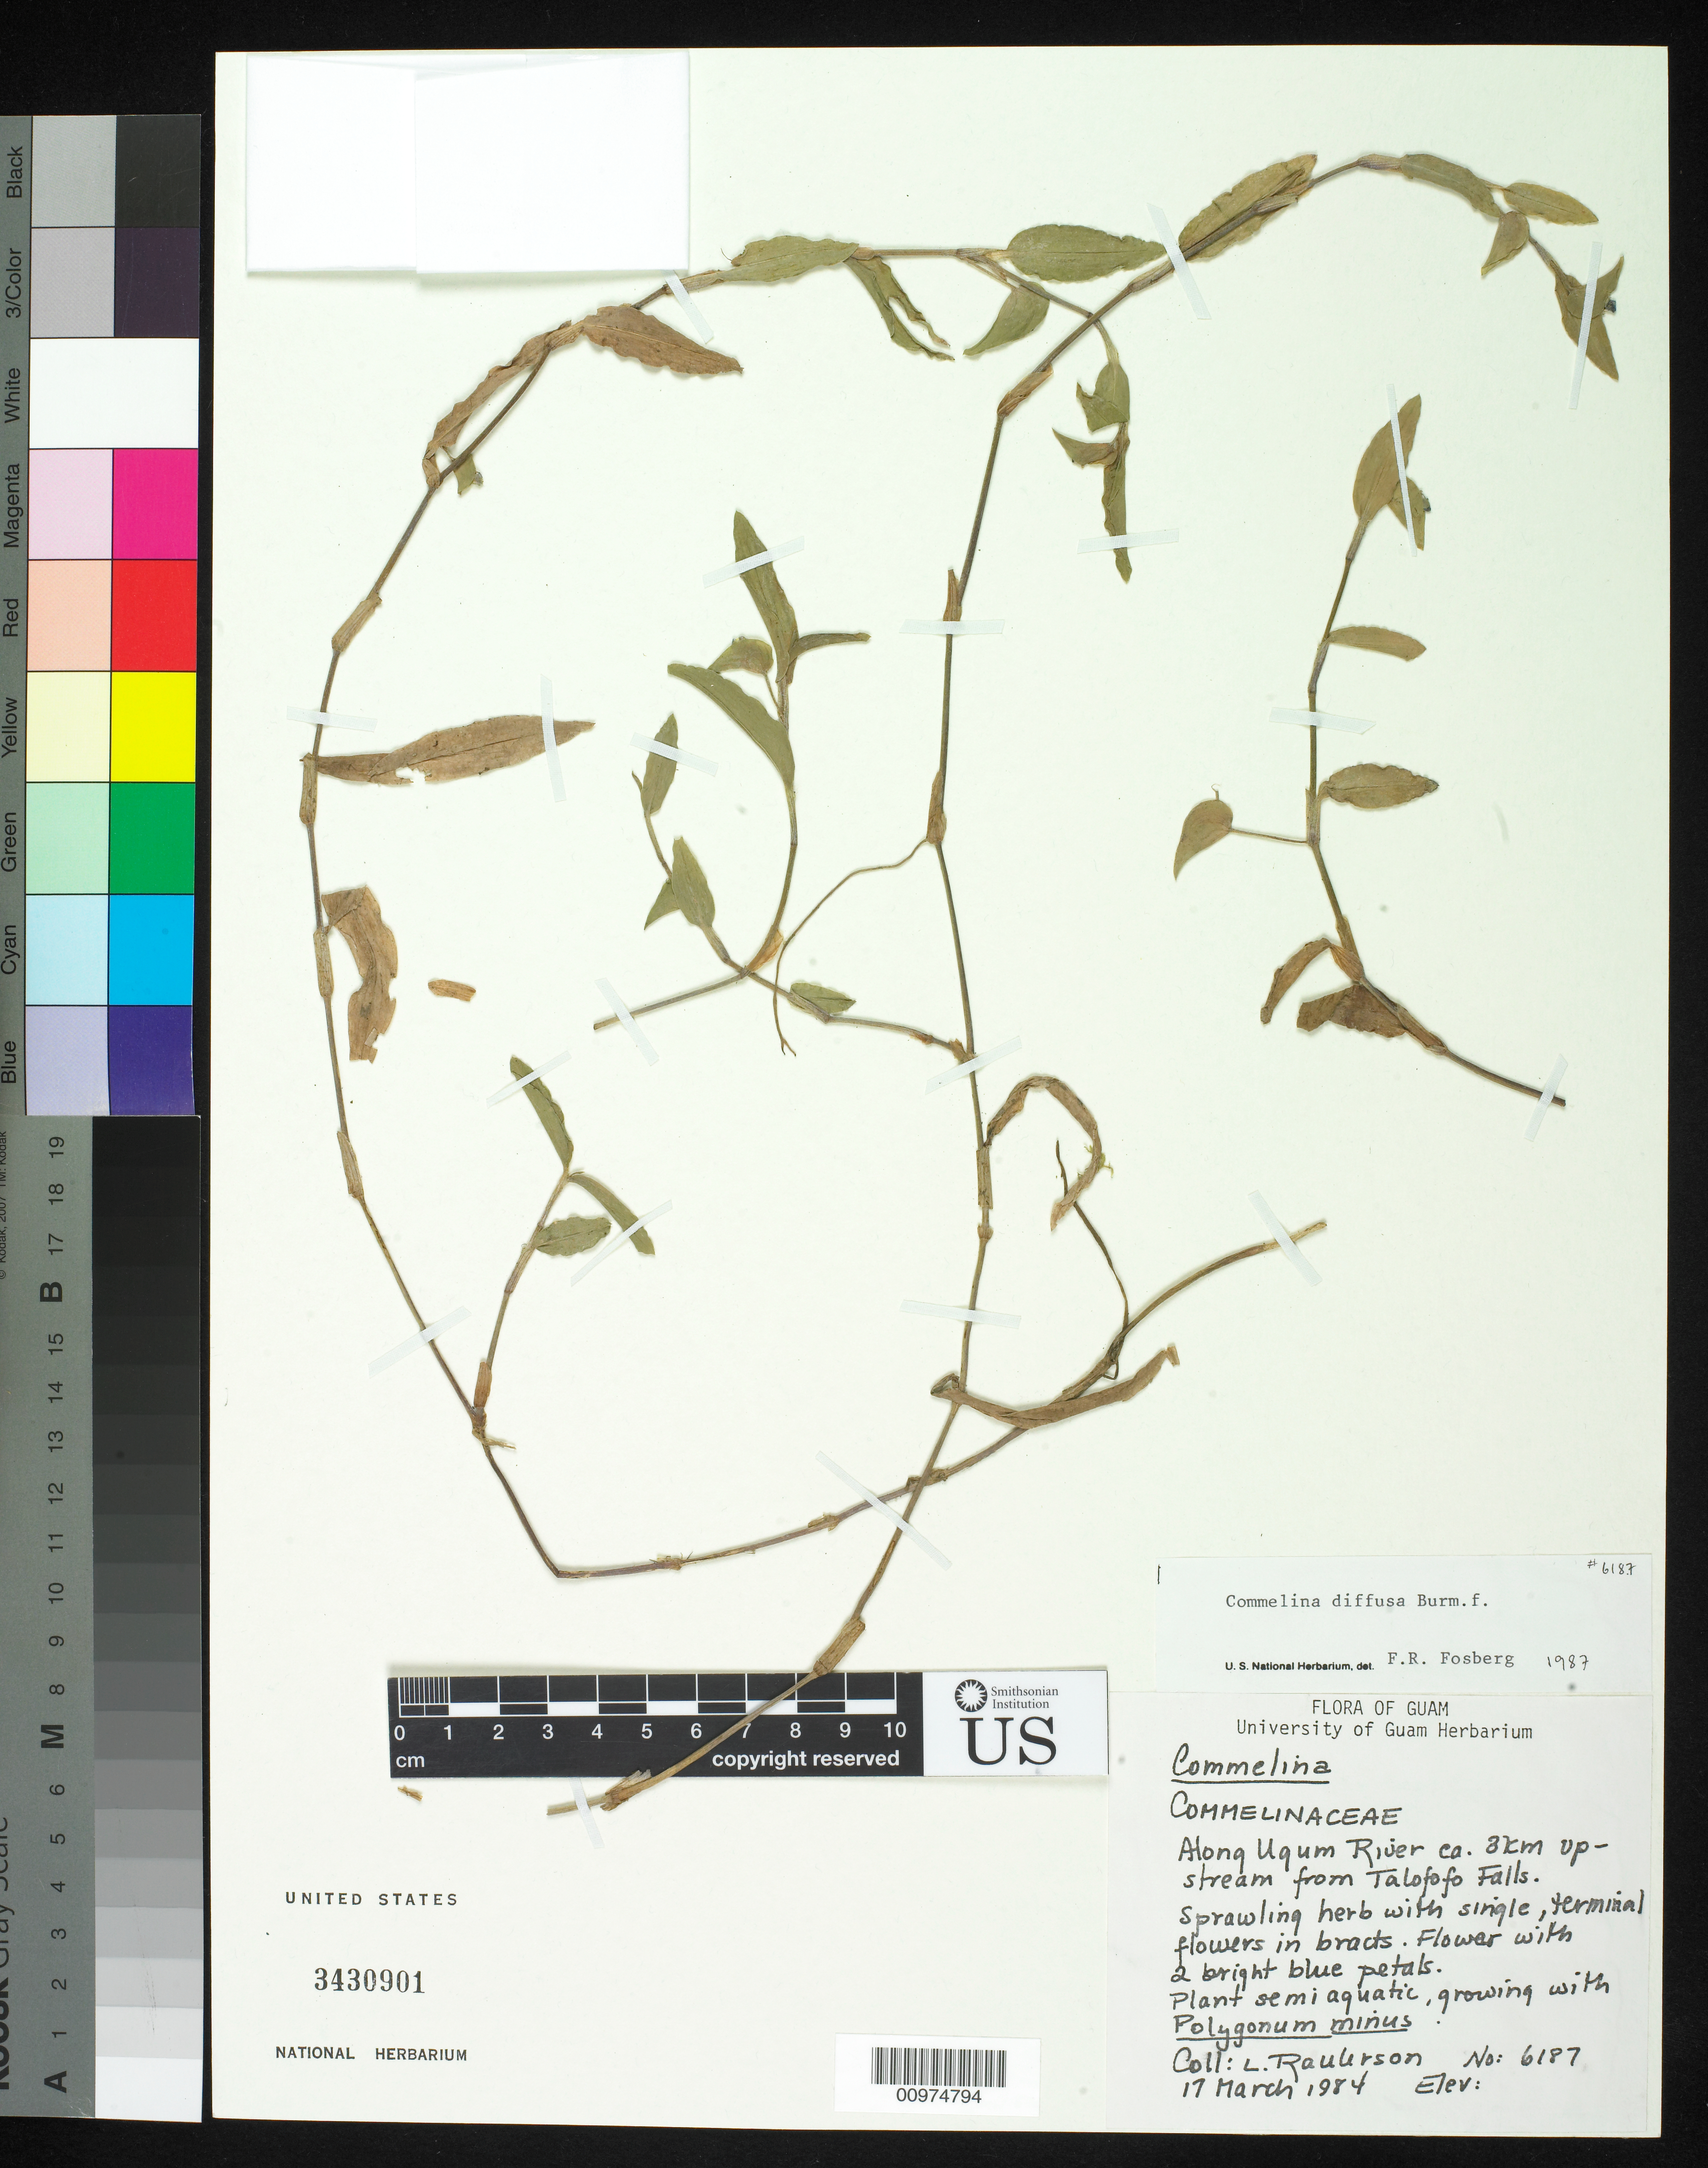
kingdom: Plantae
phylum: Tracheophyta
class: Liliopsida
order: Commelinales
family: Commelinaceae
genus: Commelina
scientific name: Commelina diffusa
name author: Burm. f.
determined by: Faden, Robert B., (US), Smithsonian Institution - National Museum of Natural History (UNITED STATES)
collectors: L. Raulerson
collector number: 6187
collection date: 1984-03-17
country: Guam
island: Guam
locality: Along Ugum River ca. 3 km upstream from Talofofo Falls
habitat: Plant semiaquatic, growing with Polygonum minus.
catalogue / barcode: US 3430901